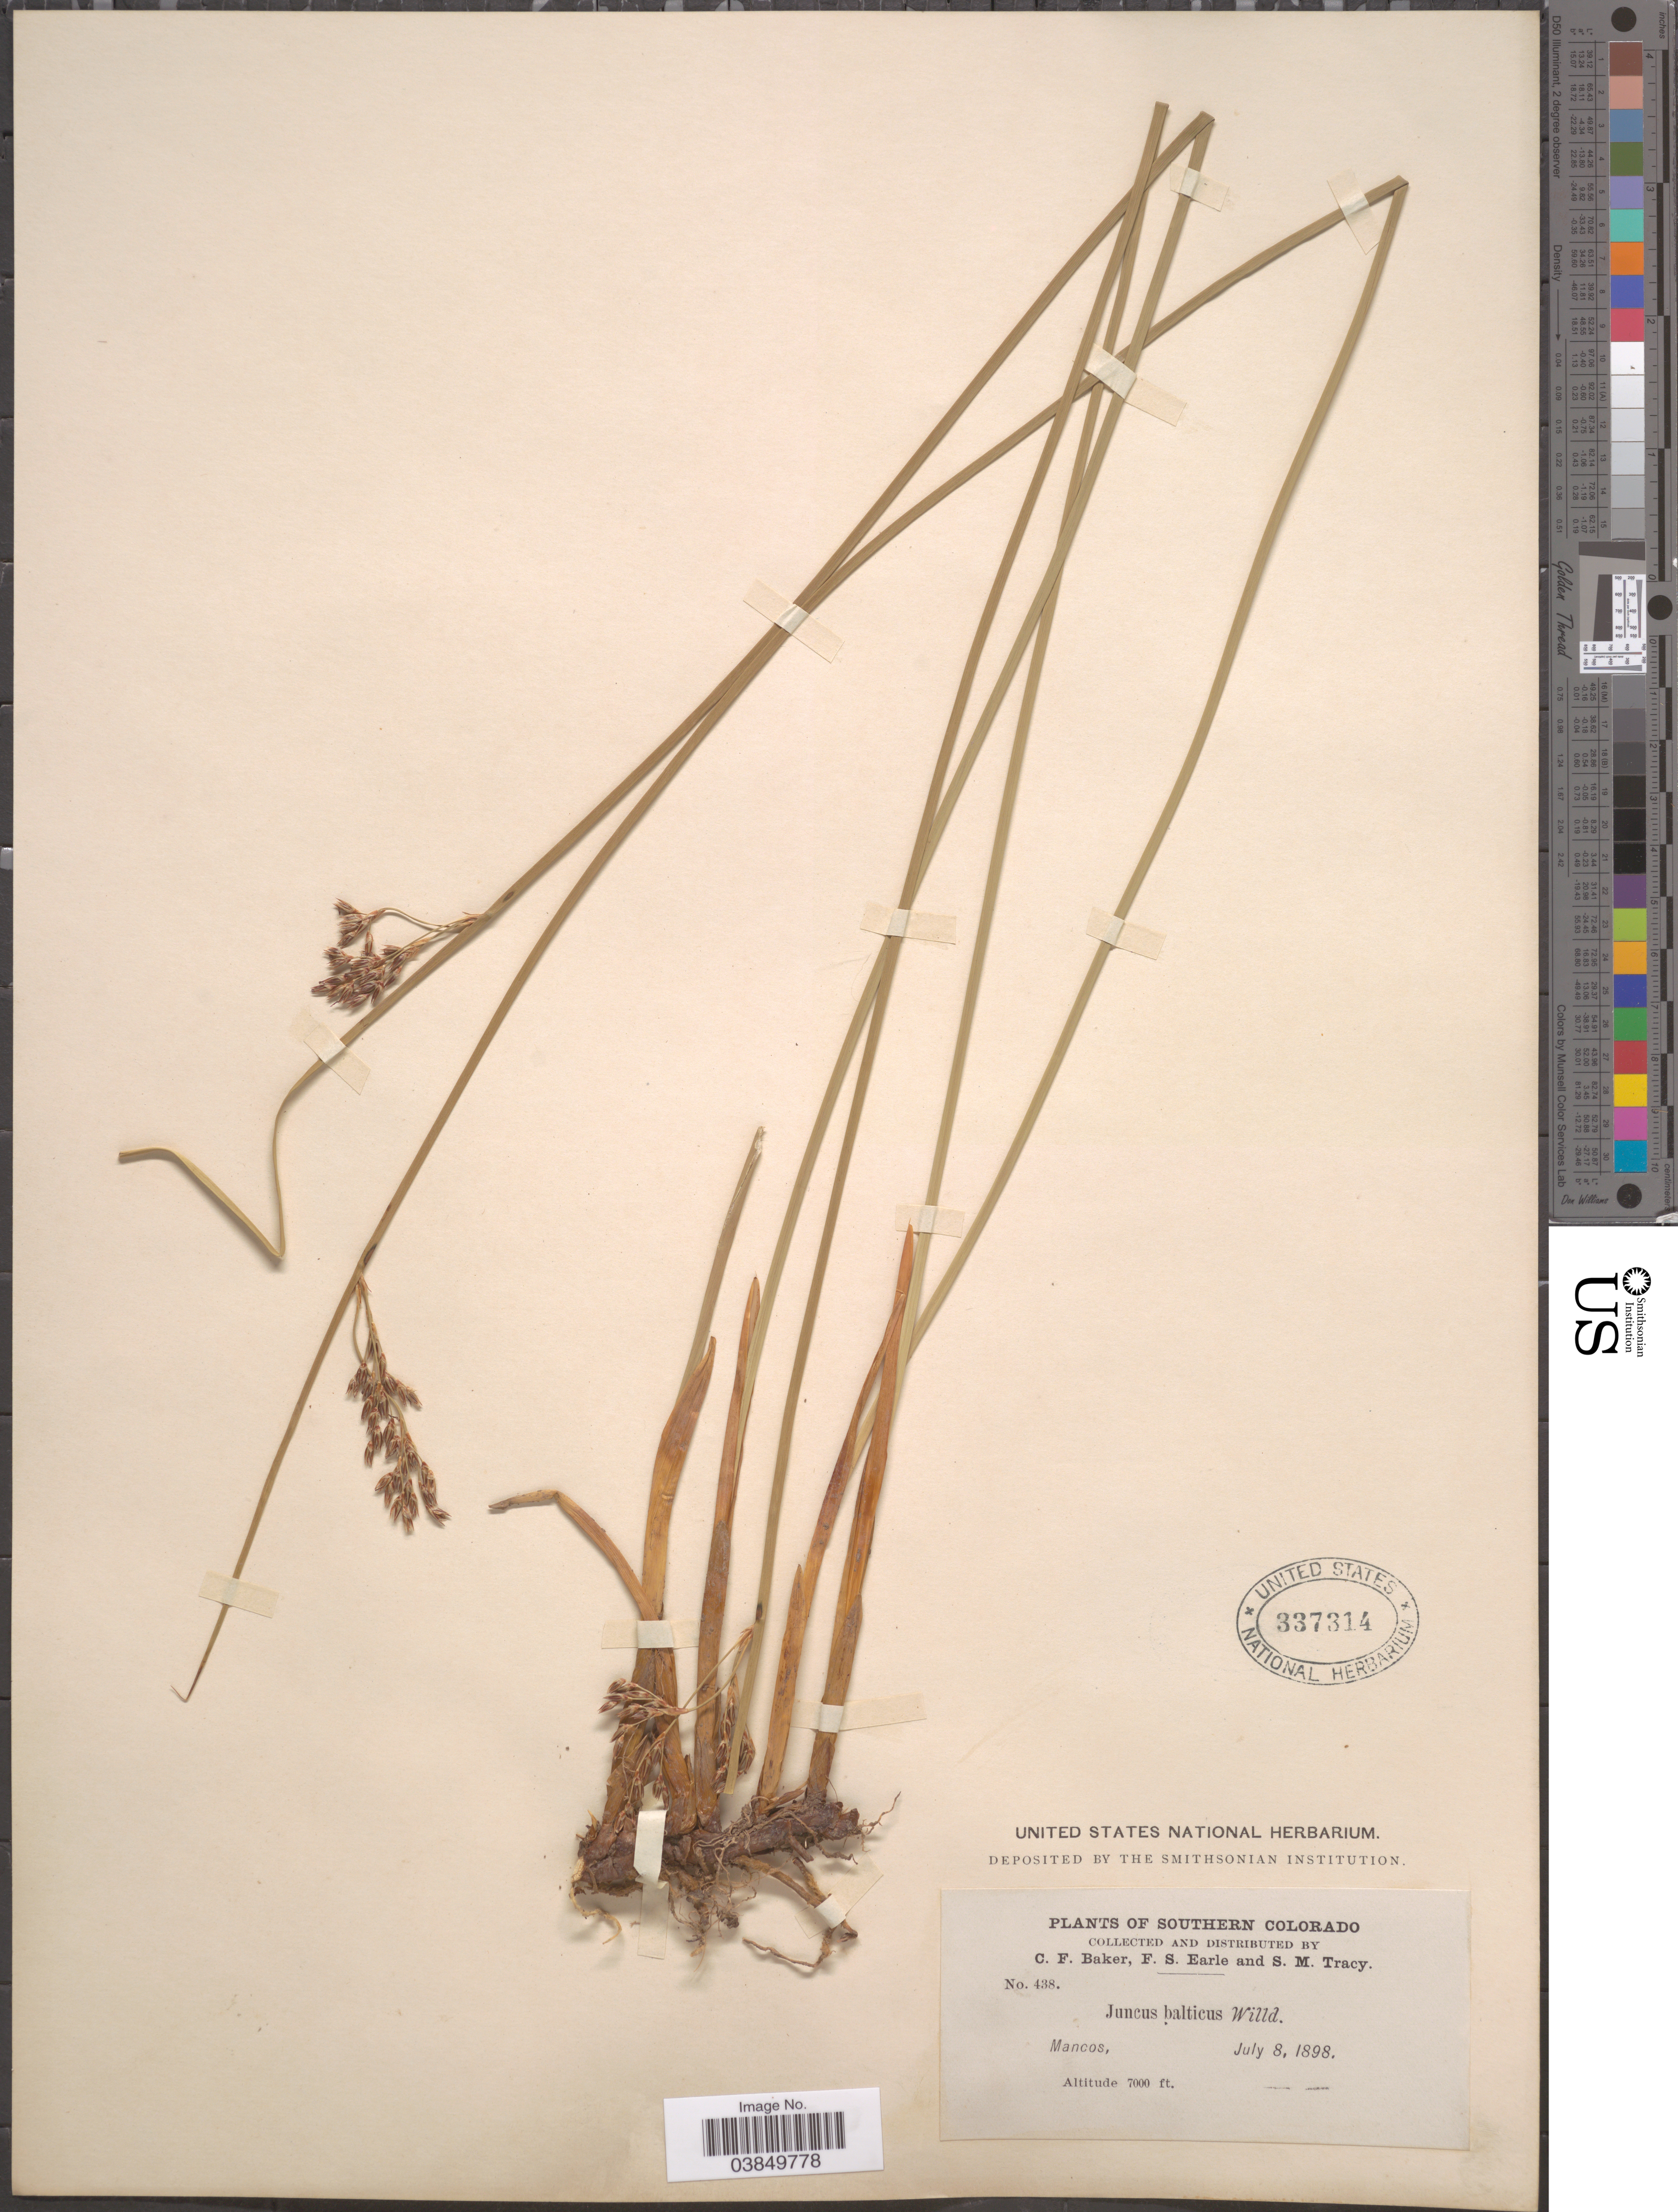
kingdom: Plantae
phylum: Tracheophyta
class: Liliopsida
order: Poales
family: Juncaceae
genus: Juncus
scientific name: Juncus balticus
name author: Willd.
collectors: C. F. Baker, F. S. Earle & S. M. Tracy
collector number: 438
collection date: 1898-07-08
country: United States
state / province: Colorado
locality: Southern Colorado. Mancos.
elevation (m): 2134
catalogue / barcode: US 337314